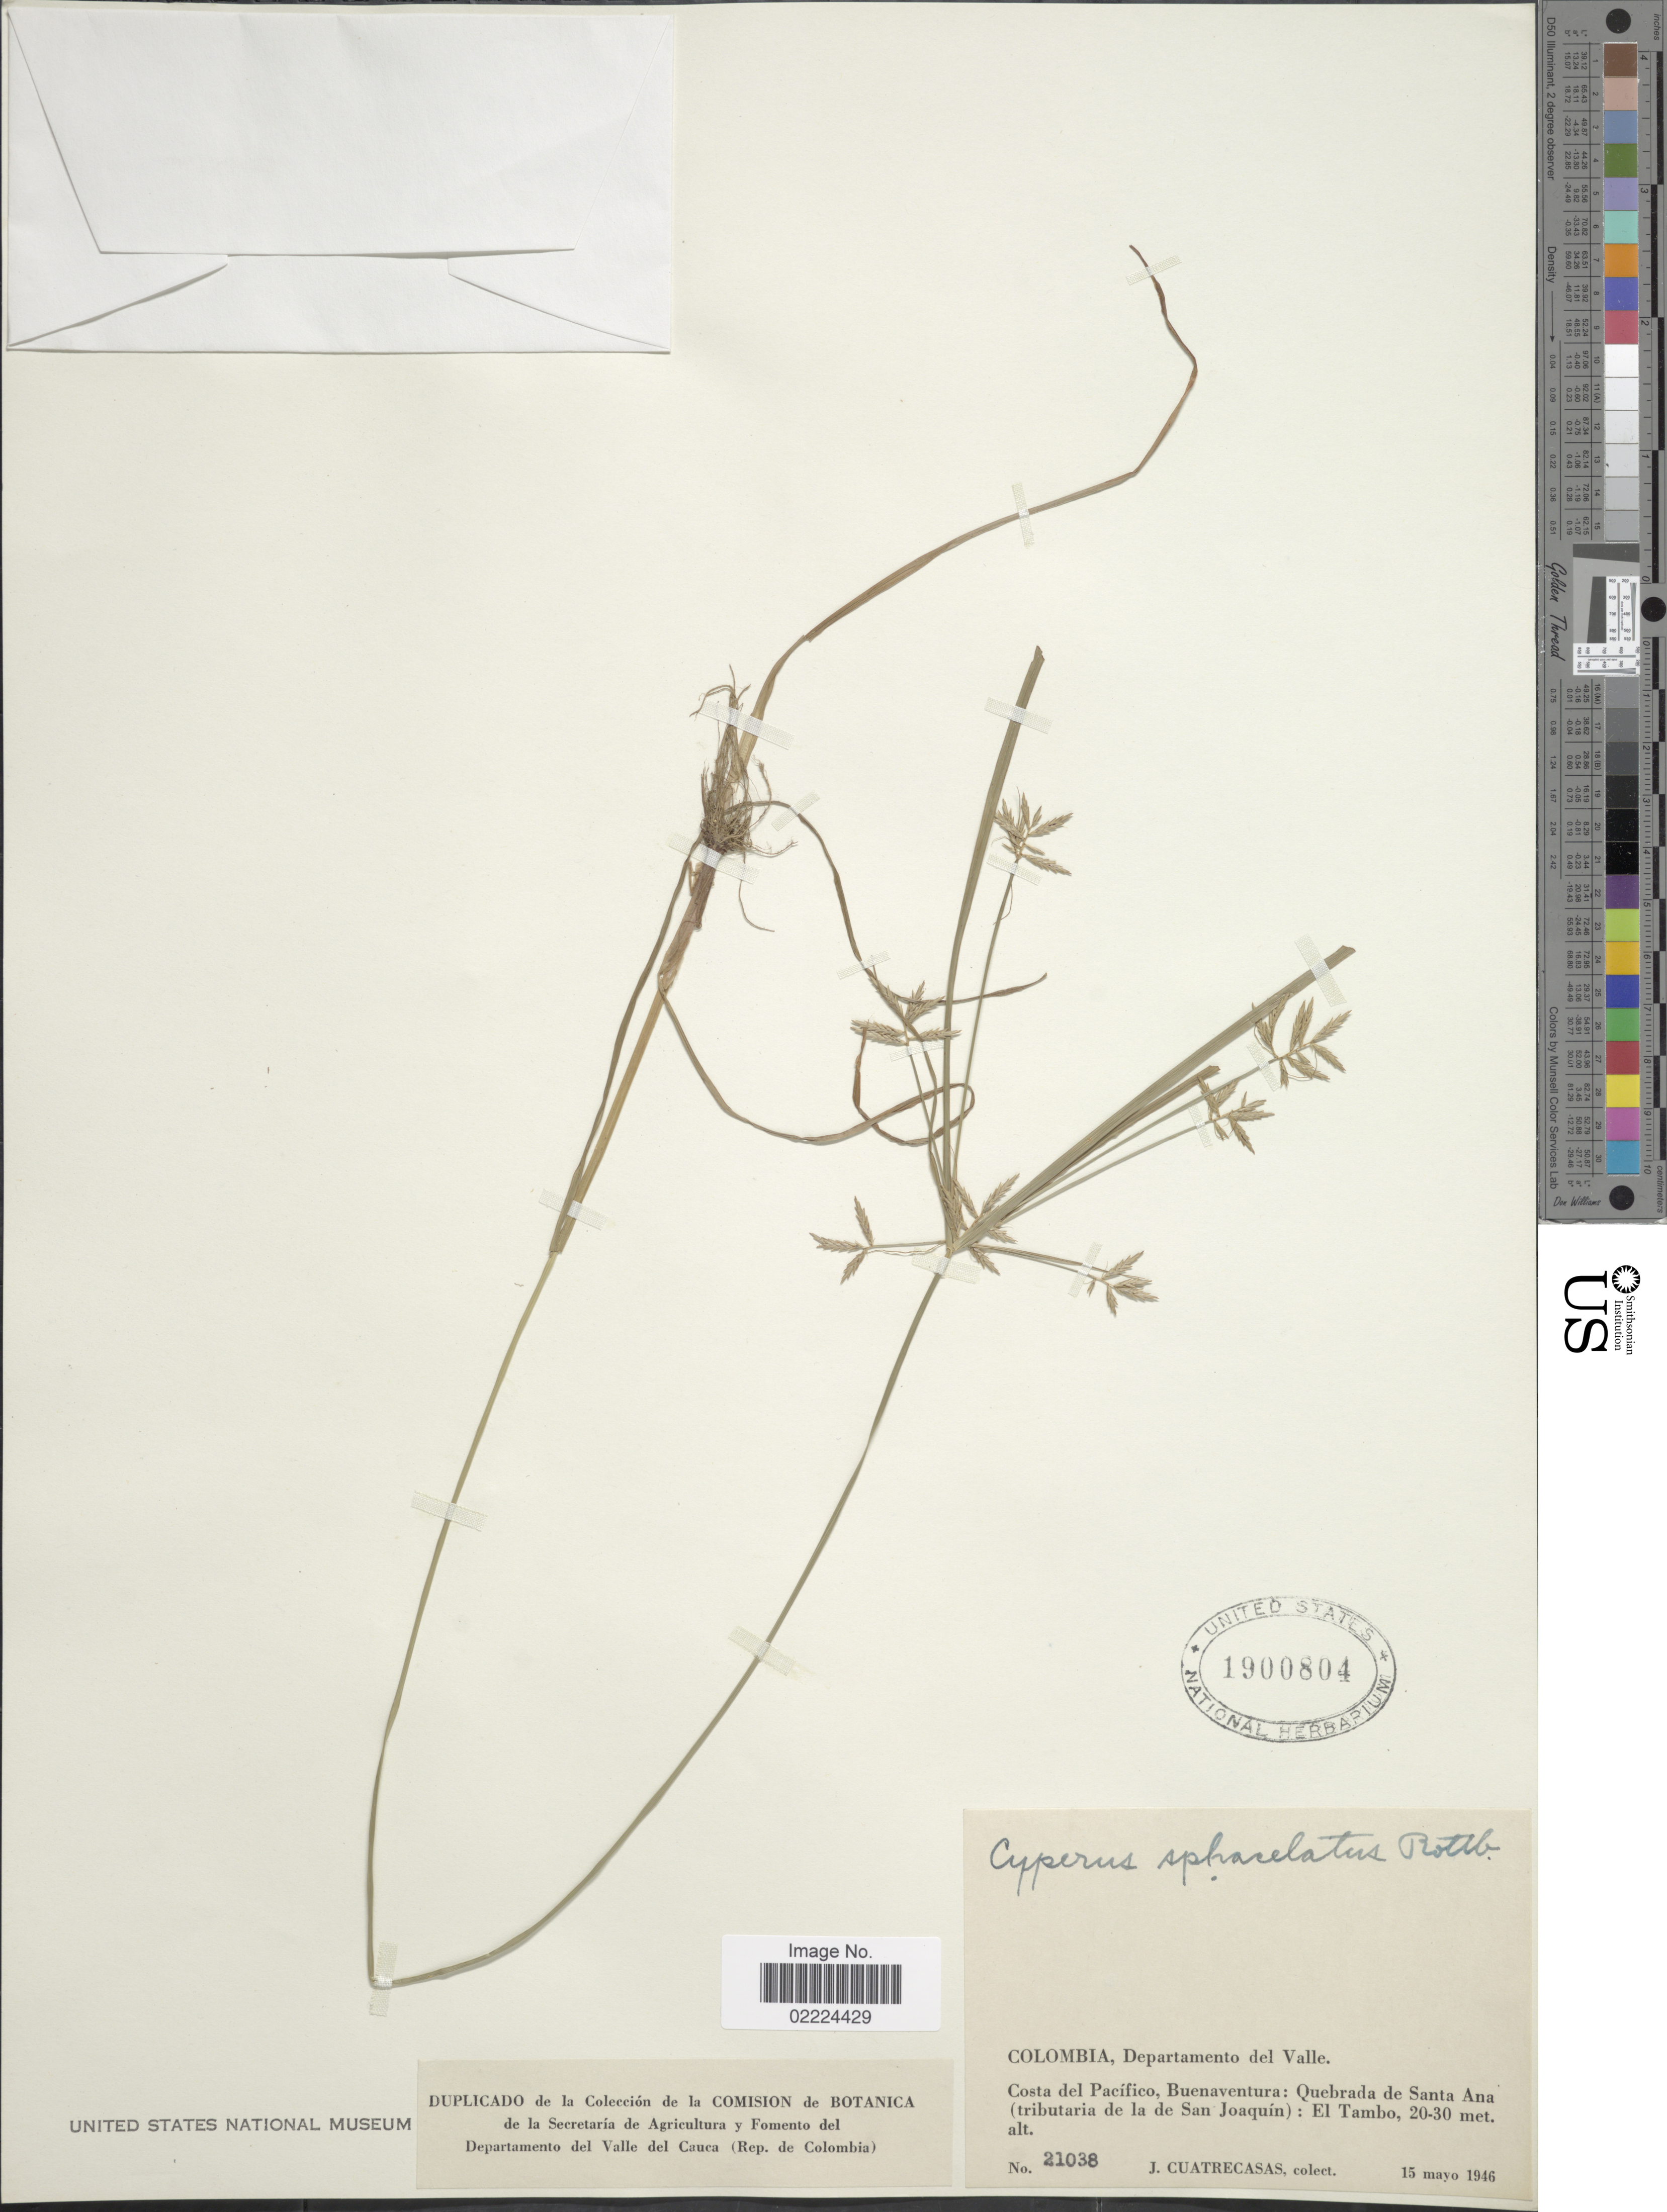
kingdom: Plantae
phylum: Tracheophyta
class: Liliopsida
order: Poales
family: Cyperaceae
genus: Cyperus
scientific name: Cyperus sphacelatus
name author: Rottb.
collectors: J. Cuatrecasas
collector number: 21038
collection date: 1946-05-15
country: Colombia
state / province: Valle del Cauca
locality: Costa del Pacifico, Buenaventura: Quebrada de Santa Ana (tributaria de la de San Joaquin): El Tambo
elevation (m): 20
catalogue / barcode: US 1900804